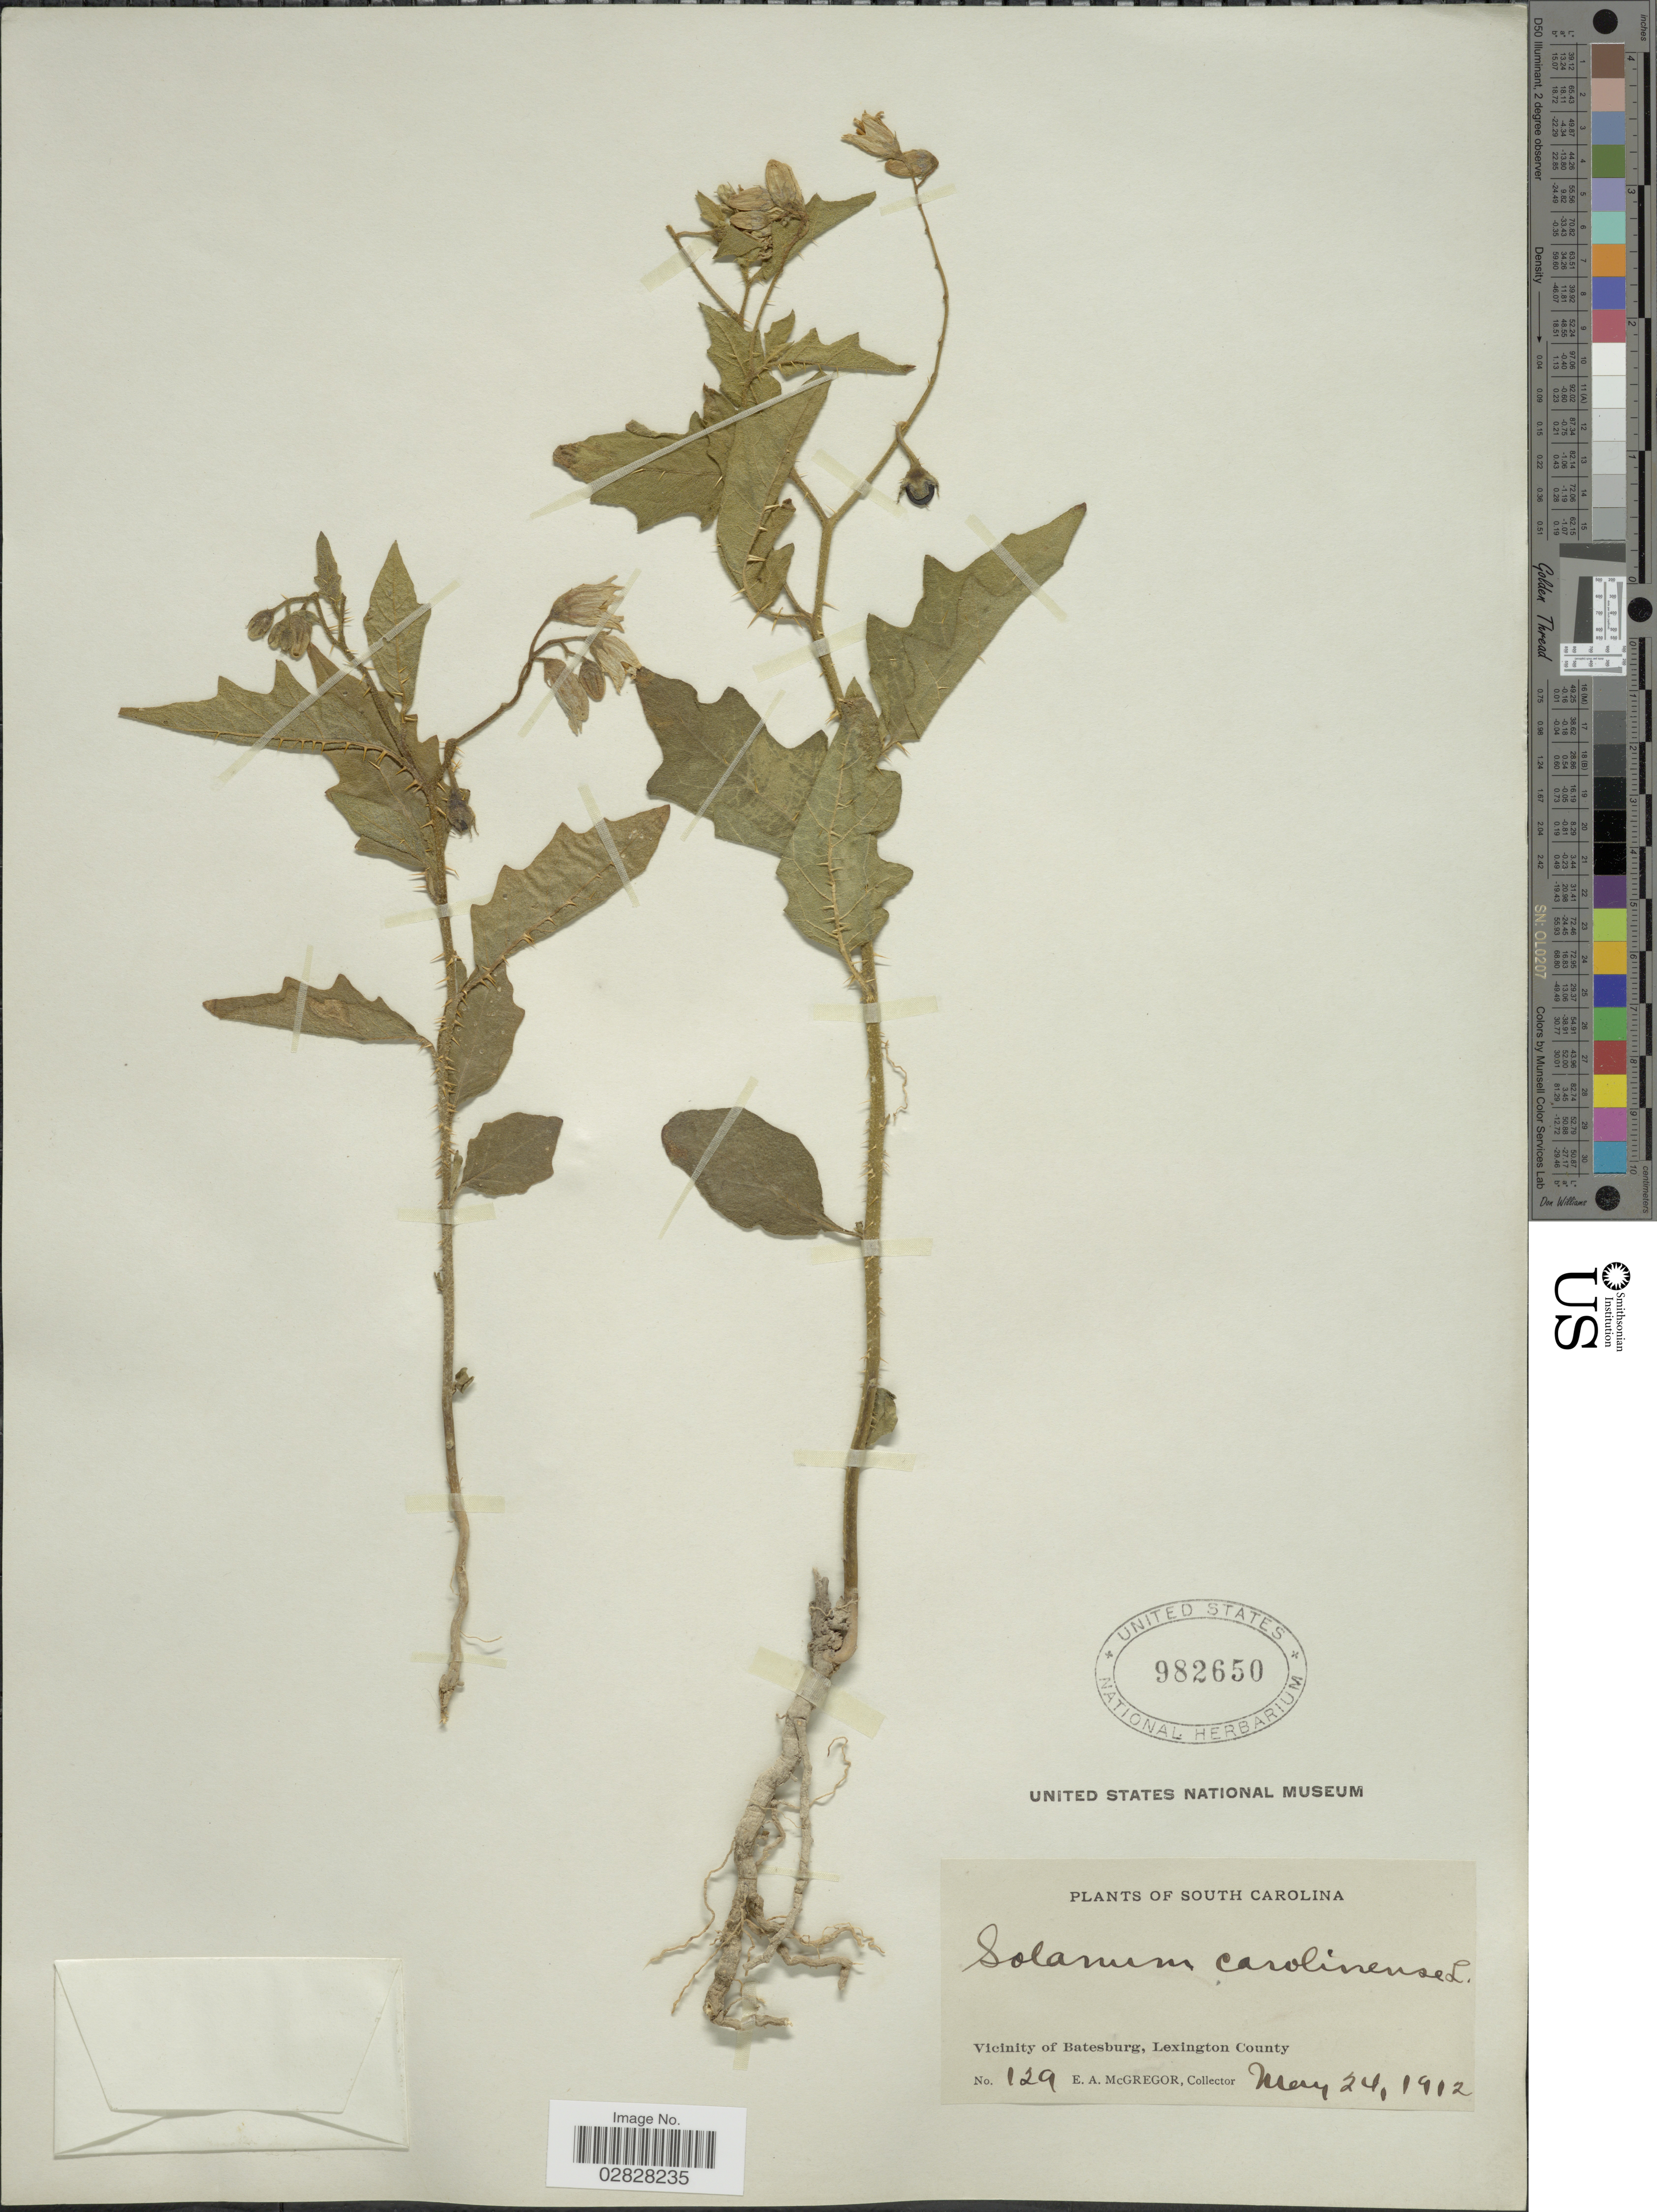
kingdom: Plantae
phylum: Tracheophyta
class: Magnoliopsida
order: Solanales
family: Solanaceae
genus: Solanum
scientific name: Solanum carolinense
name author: L.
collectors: E. A. McGregor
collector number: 129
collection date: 1912-05-24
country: United States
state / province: South Carolina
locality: Vicinity of Batesburg, Lexington County.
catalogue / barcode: US 982650